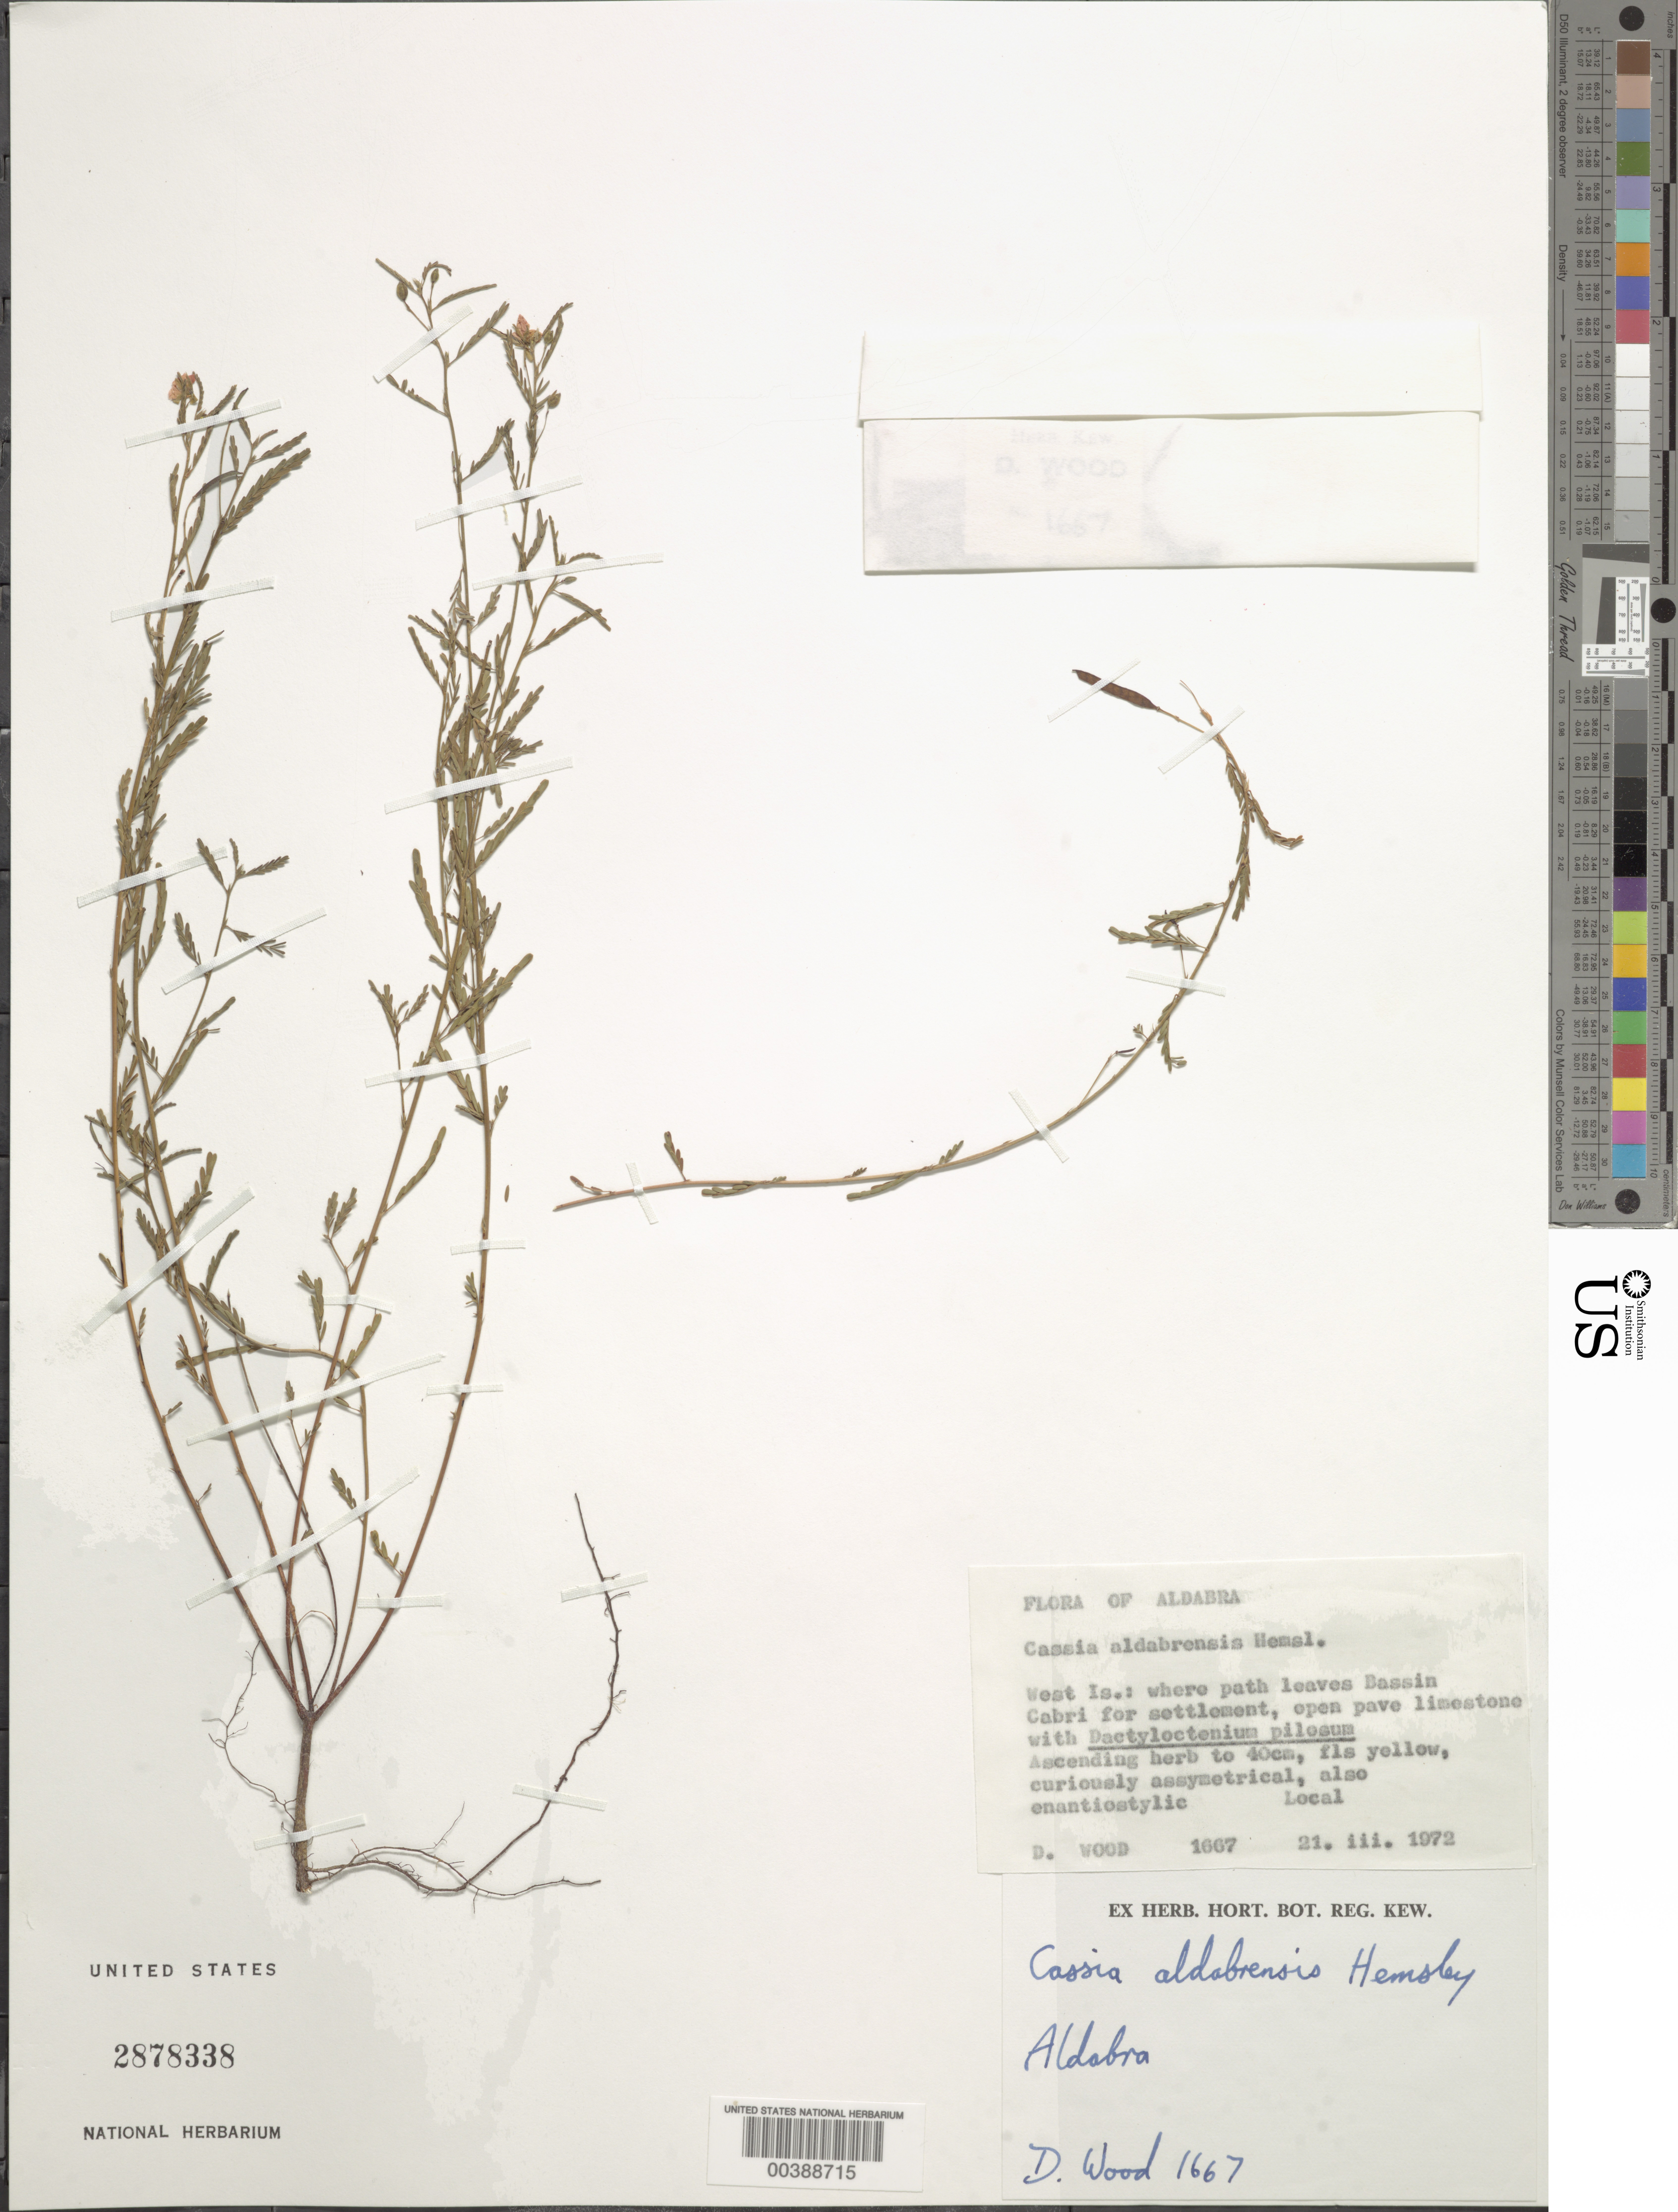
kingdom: Plantae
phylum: Tracheophyta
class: Magnoliopsida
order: Fabales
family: Fabaceae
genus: Chamaecrista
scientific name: Chamaecrista aldabrensis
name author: (Hemsl.) Friedmann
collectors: D. Wood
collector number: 1667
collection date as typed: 21 Mar 1972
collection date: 1972-03-21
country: Seychelles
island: Aldabra Atoll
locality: West Islet, where path leaves bassin cabri for settlement. [West Island is part of Aldabra Island (Atoll).]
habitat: Open pave limestone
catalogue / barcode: US 2878338